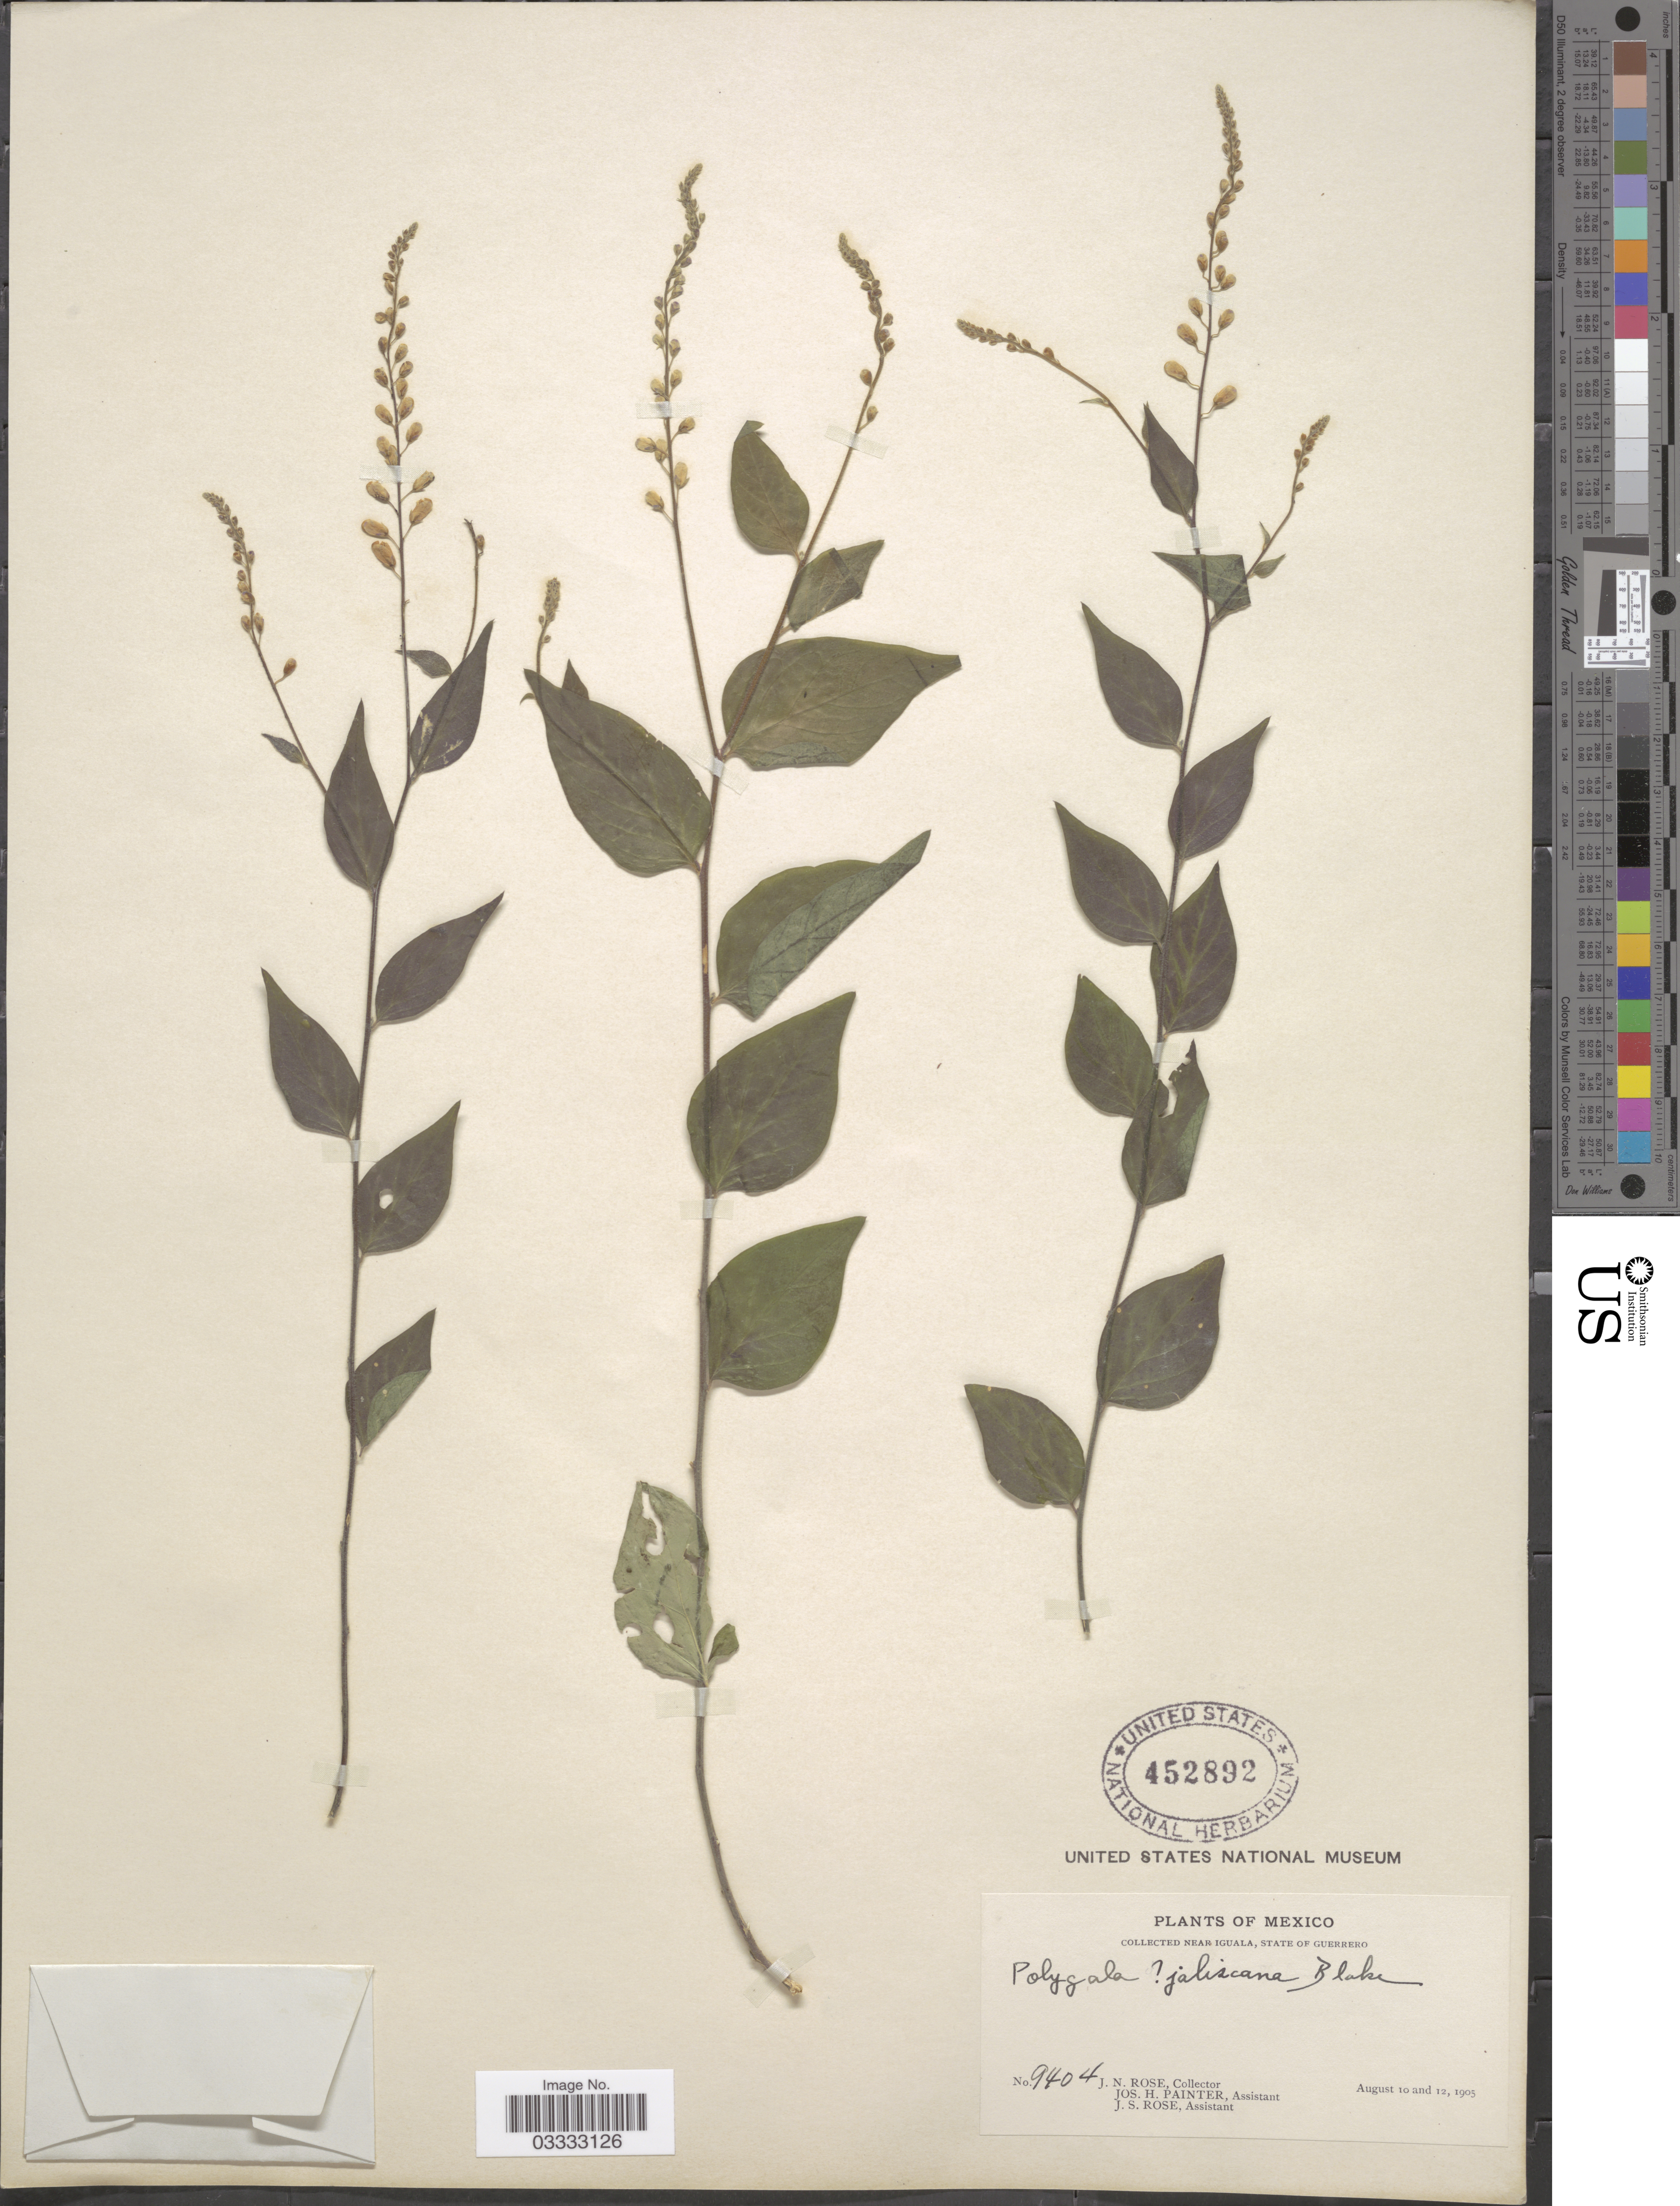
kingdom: Plantae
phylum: Tracheophyta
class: Magnoliopsida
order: Fabales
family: Polygalaceae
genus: Hebecarpa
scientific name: Hebecarpa rivinifolia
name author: (Kunth) J.R. Abbott & J.F.B. Pastore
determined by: Strong, Mark T., (BOT), Smithsonian Institution - National Museum of Natural History (UNITED STATES)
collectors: J. N. Rose, J. H. Painter & J. S. Rose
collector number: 9404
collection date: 1905-08-10/1905-08-12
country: Mexico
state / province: Guerrero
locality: Near Iguala.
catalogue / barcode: US 452892